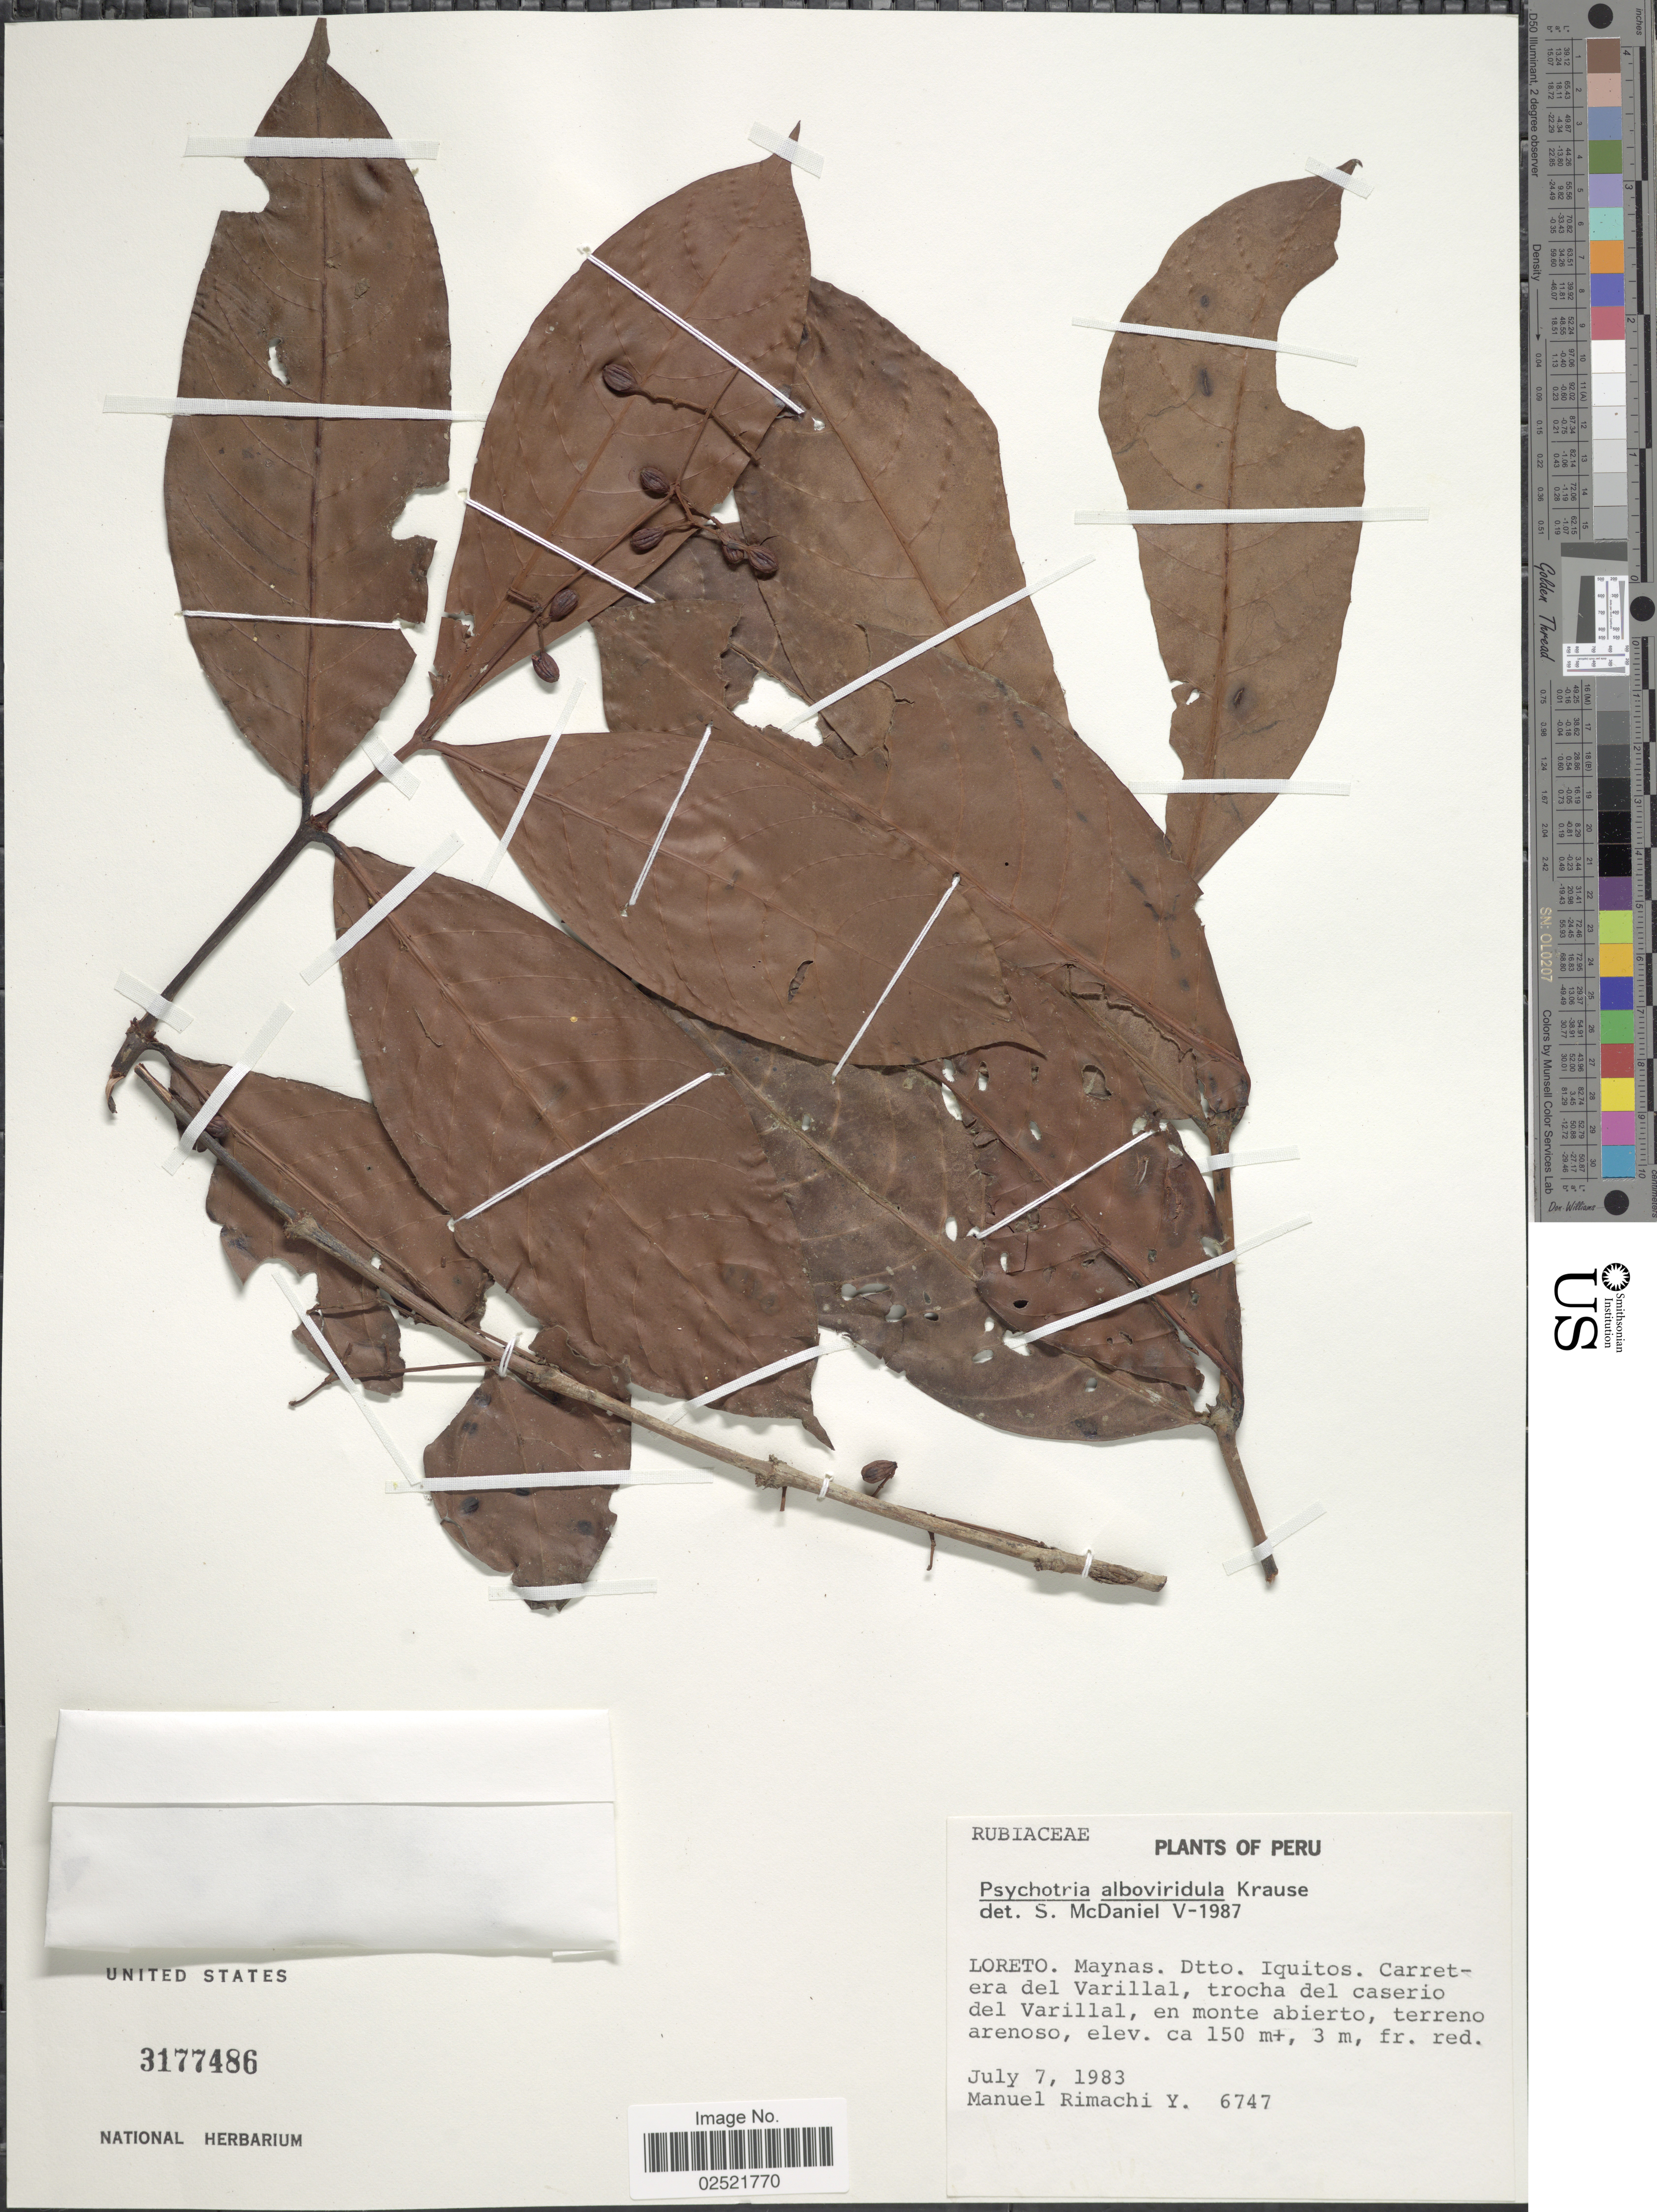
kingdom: Plantae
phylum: Tracheophyta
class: Magnoliopsida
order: Gentianales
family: Rubiaceae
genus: Psychotria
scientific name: Psychotria remota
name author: Benth.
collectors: M. Rimachi Y.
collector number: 6747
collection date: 1983-07-07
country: Peru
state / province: Loreto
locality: Maynas, Dtto. Iquitos, Carretera del Varillal, trocha del caserio del Varillal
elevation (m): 150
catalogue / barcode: US 3177486